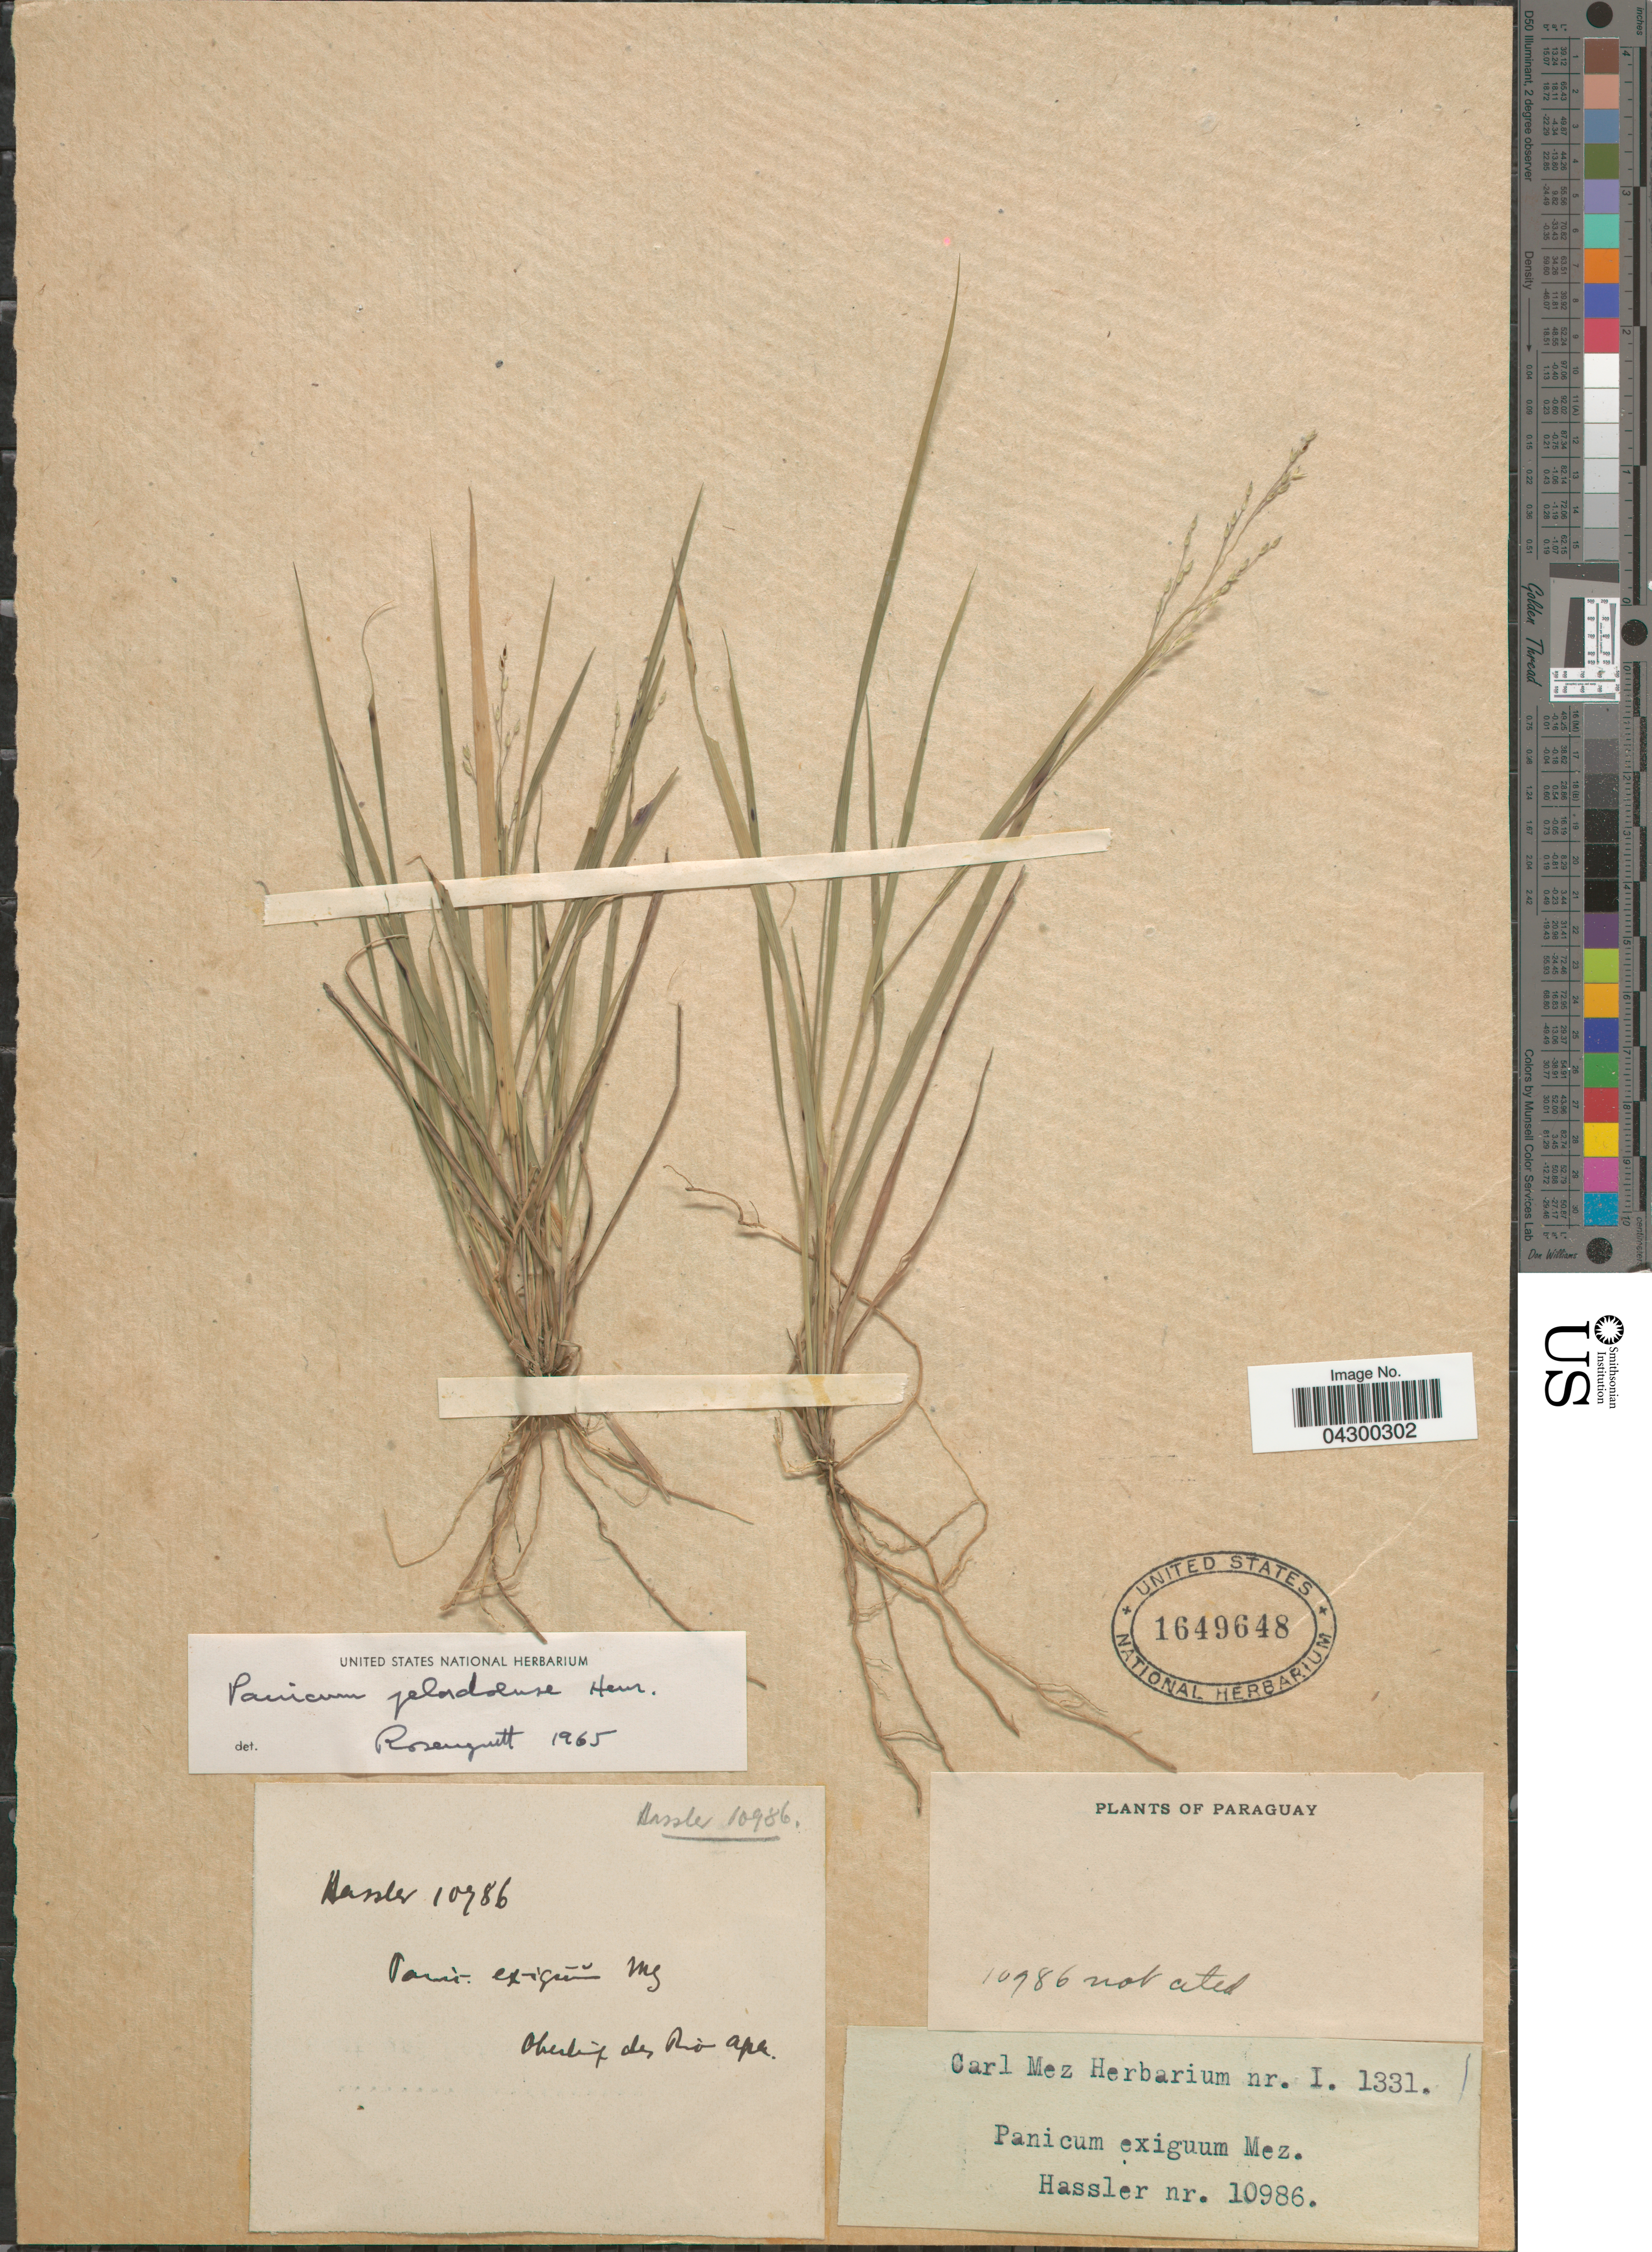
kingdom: Plantae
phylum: Tracheophyta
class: Liliopsida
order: Poales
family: Poaceae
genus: Panicum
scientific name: Panicum peladoense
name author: Henr.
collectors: Hassler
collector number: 10986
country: Paraguay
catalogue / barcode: US 1649648